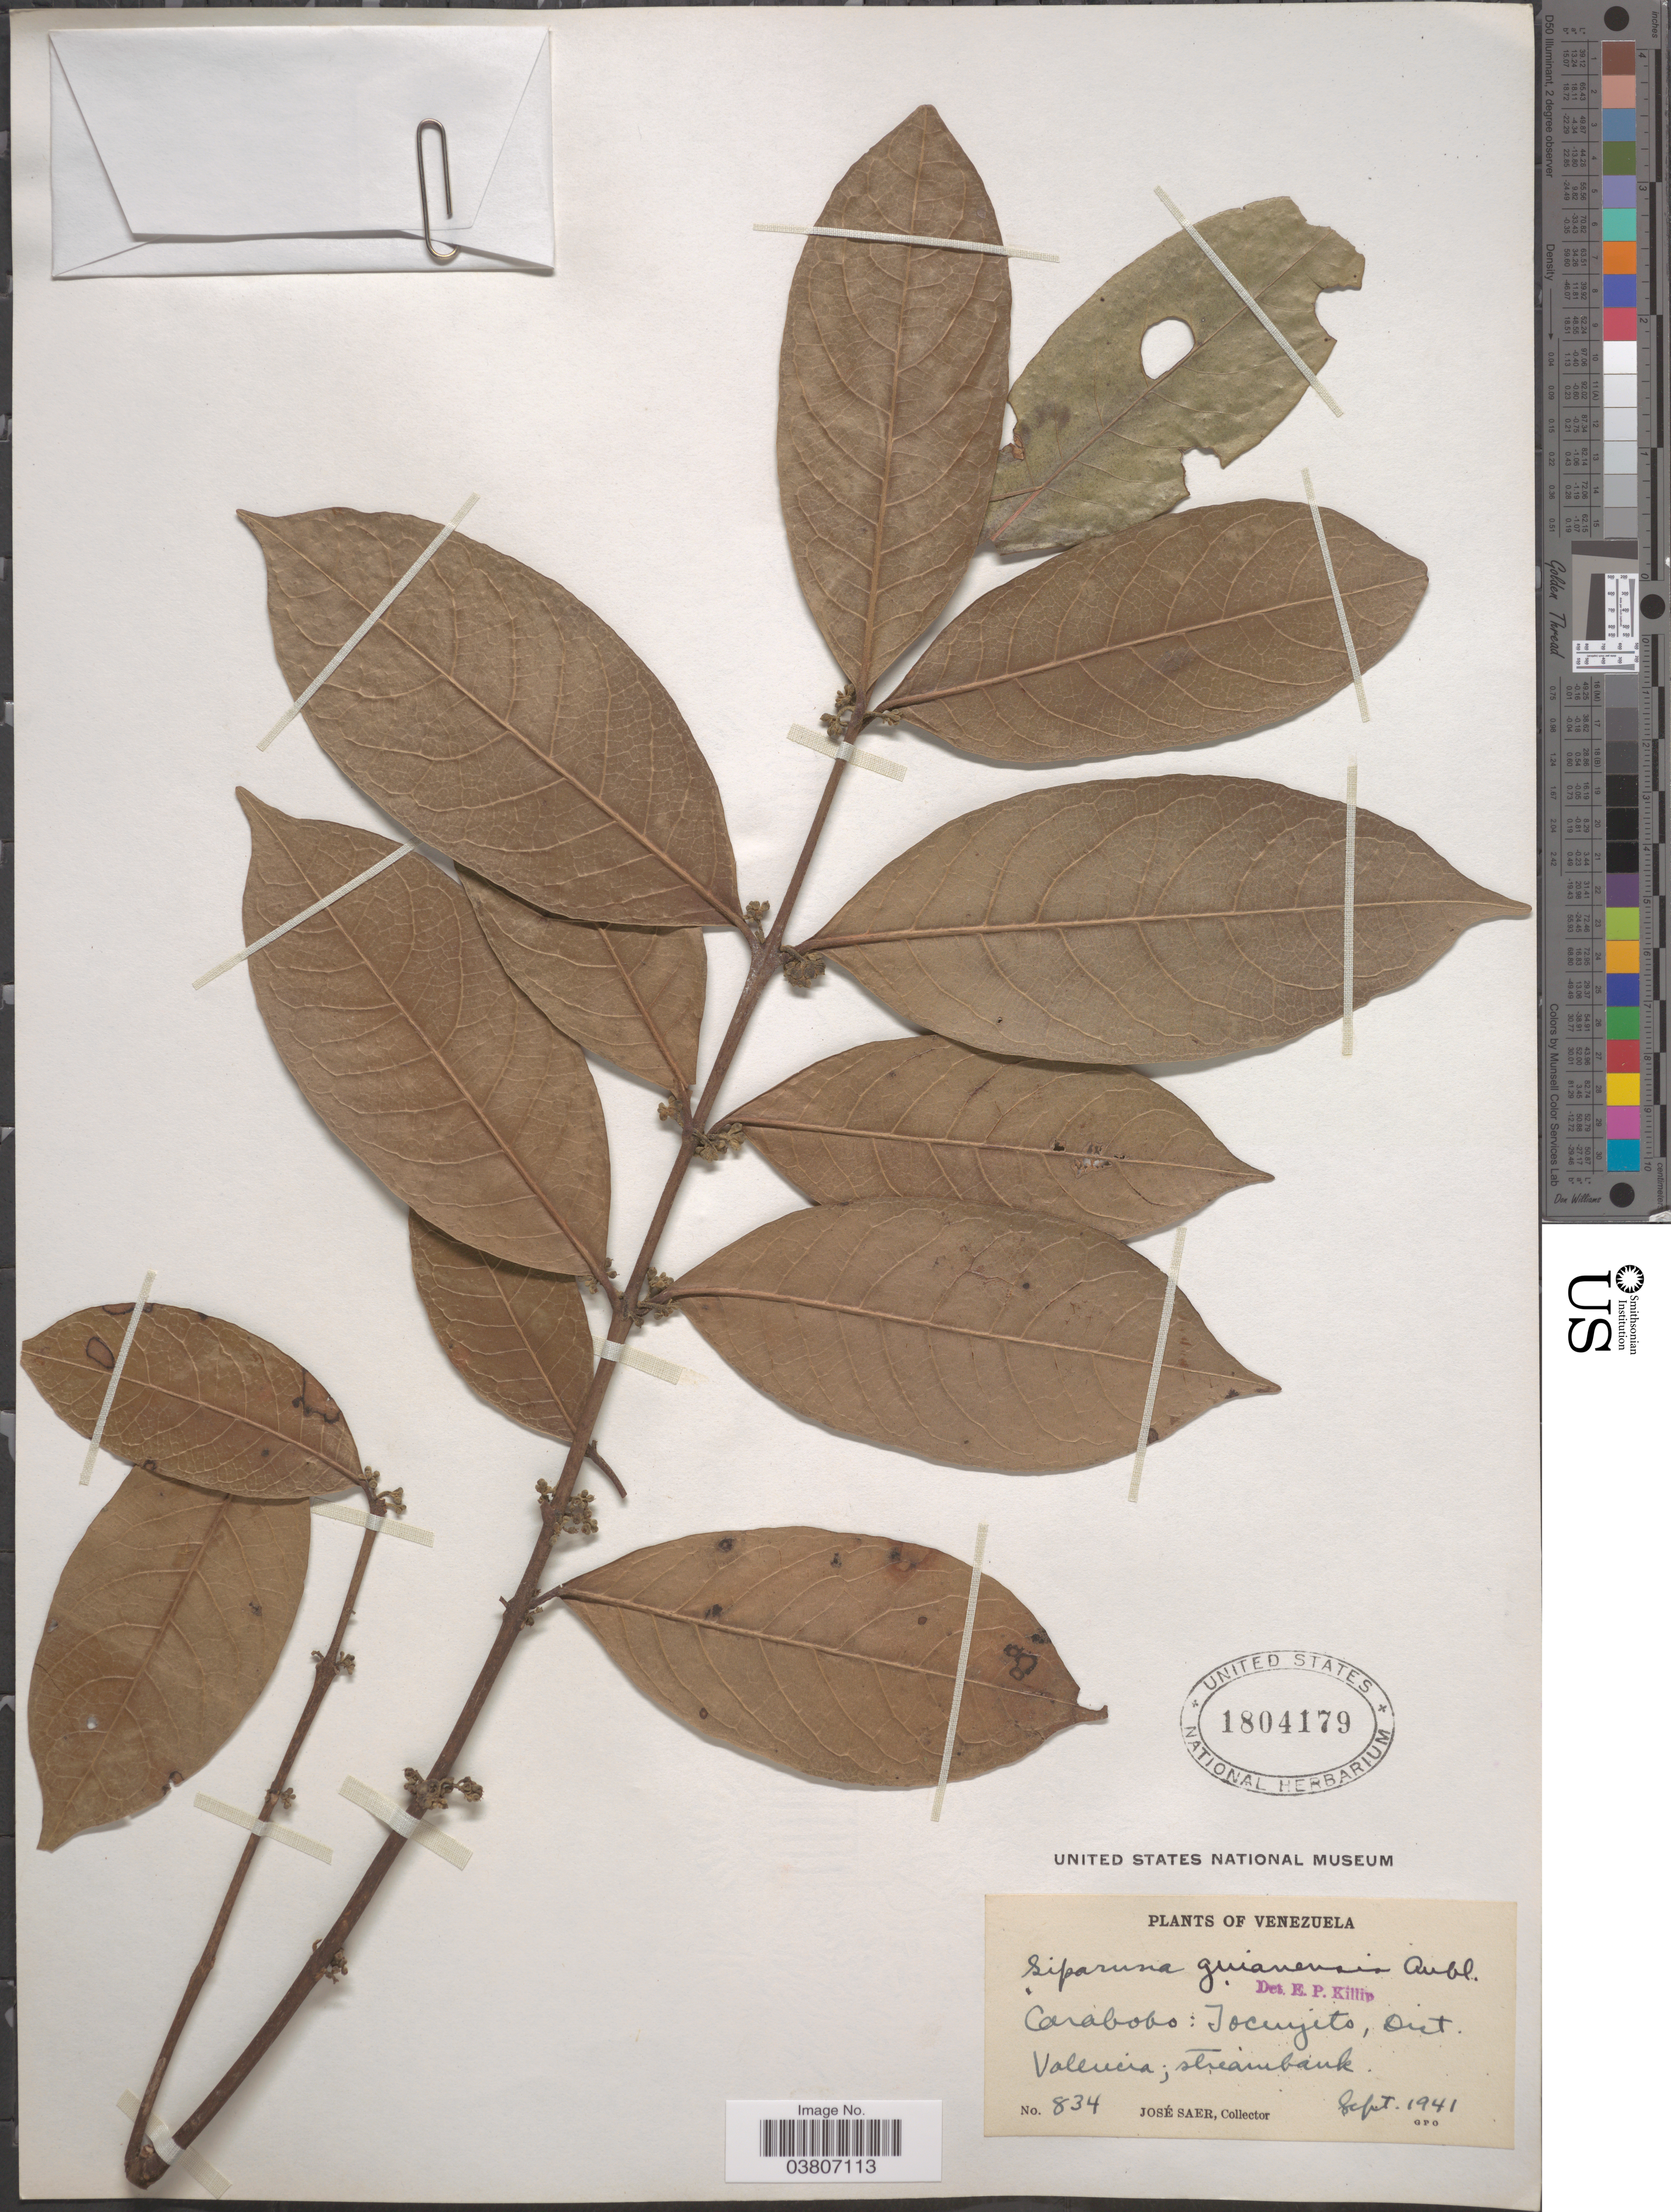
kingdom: Plantae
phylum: Tracheophyta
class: Magnoliopsida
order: Laurales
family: Siparunaceae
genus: Siparuna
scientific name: Siparuna guianensis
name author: Aubl.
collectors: J. Saer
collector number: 834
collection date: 1941-09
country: Venezuela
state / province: Carabobo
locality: Tocuyito, Dist. Valencia.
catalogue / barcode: US 1804179